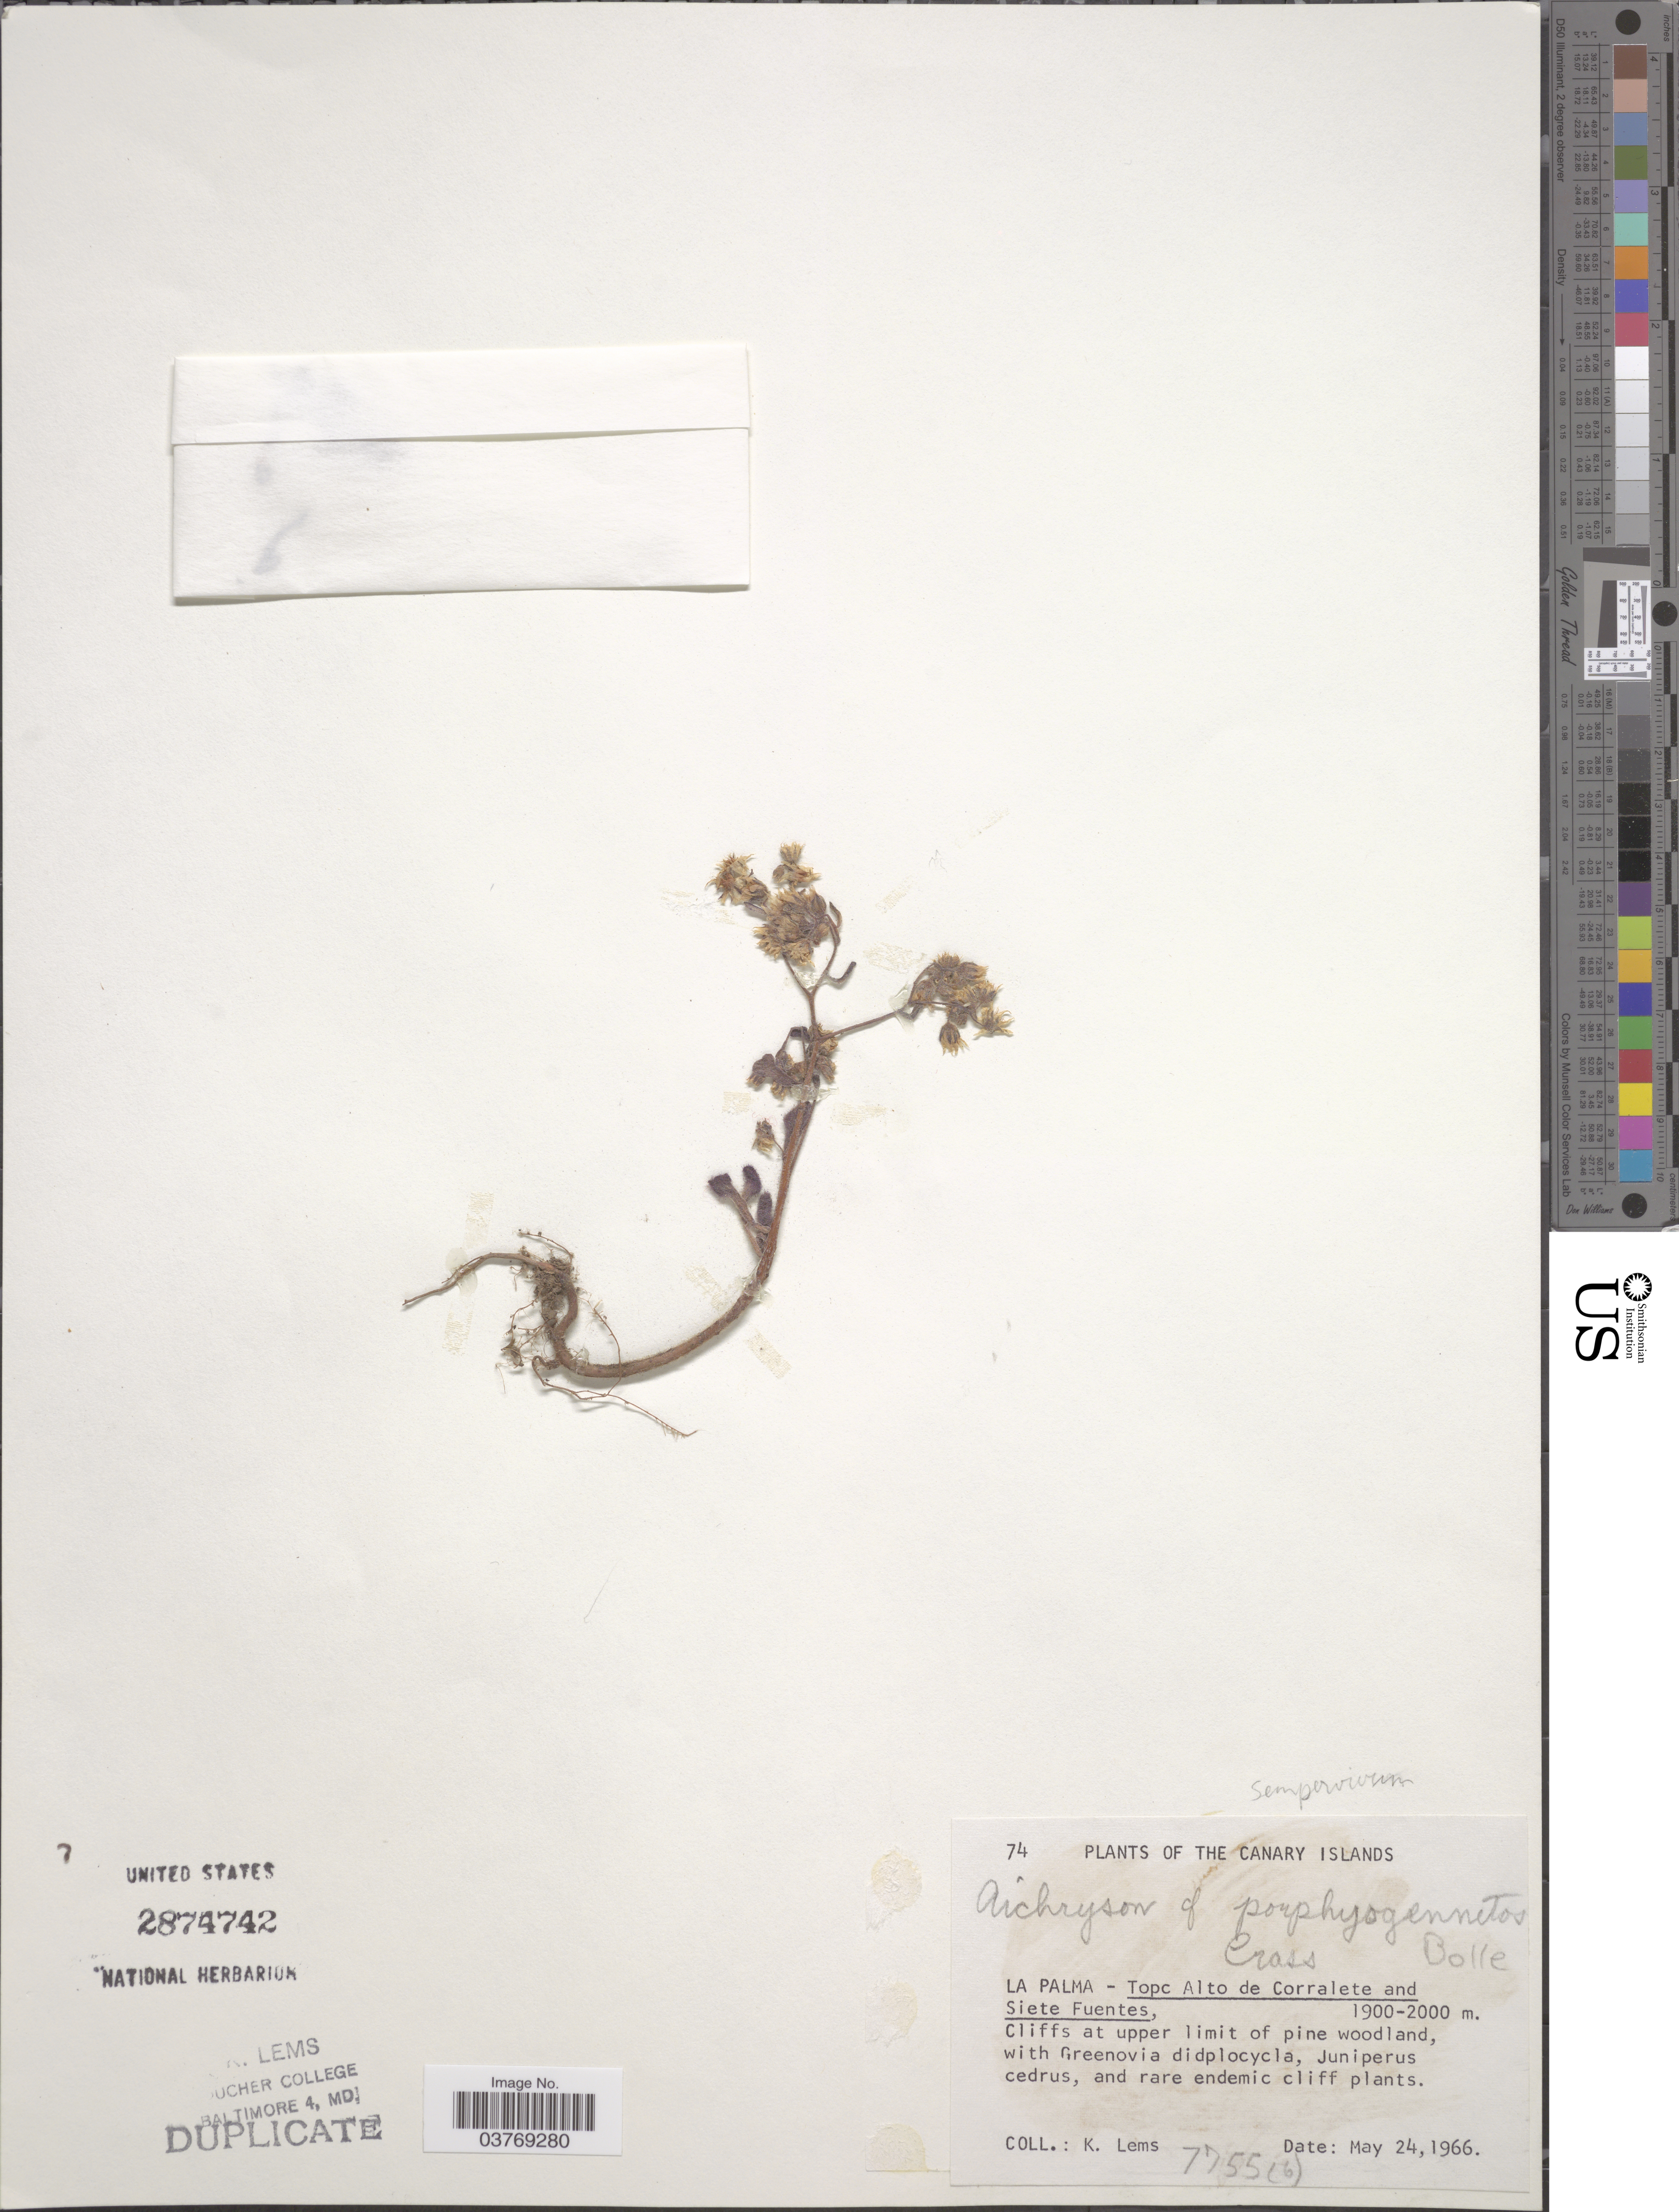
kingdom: Plantae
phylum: Tracheophyta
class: Magnoliopsida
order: Saxifragales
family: Crassulaceae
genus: Aichryson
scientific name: Aichryson porphyrogennetos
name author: Bolle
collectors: K. Lems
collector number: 7755(6)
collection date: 1966-05-24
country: Spain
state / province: Canarias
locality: The Canary Islands. La Palma: Topc Alto de Corralete and Siete Fuentes.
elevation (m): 1900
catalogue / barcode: US 2874742